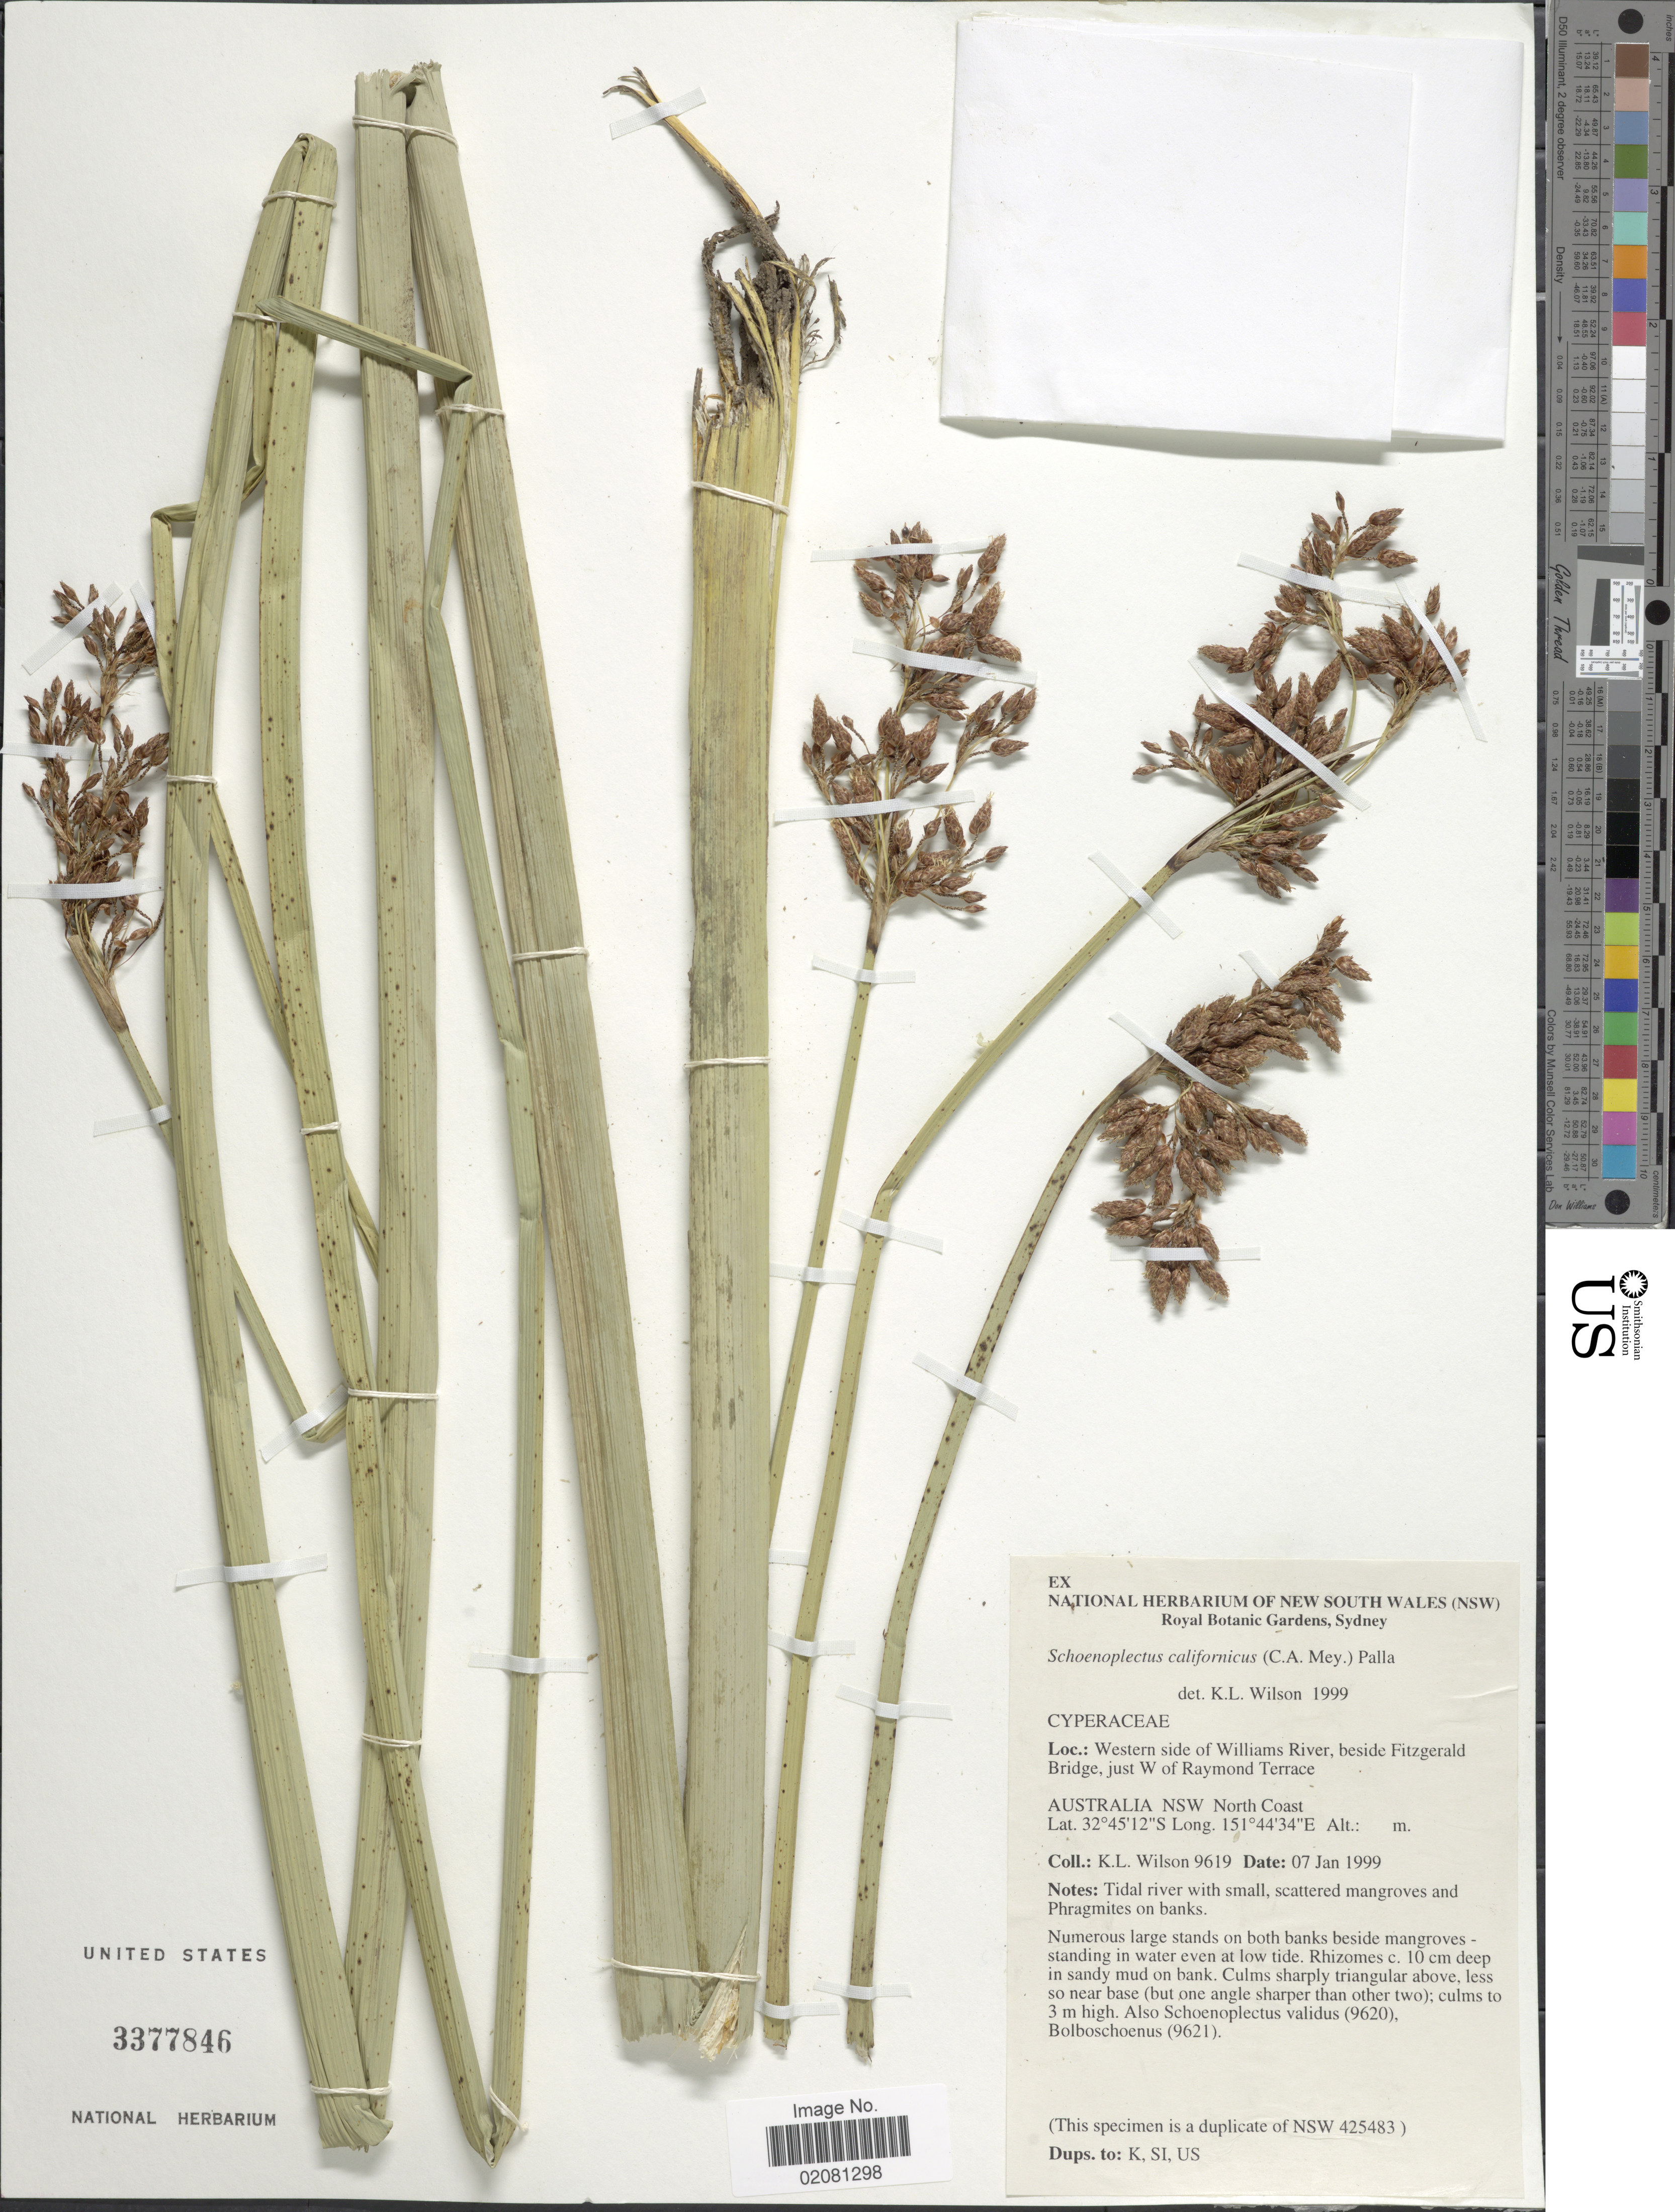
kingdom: Plantae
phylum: Tracheophyta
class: Liliopsida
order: Poales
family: Cyperaceae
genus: Schoenoplectus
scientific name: Schoenoplectus californicus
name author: (C.A. Mey.) Soják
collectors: K. L. Wilson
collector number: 9619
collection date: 1999-01-07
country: Australia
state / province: New South Wales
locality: Western side of Williams River, beside Fitzgerald Bridge, just W of Raymond Terrace, North Coast.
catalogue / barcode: US 3377846